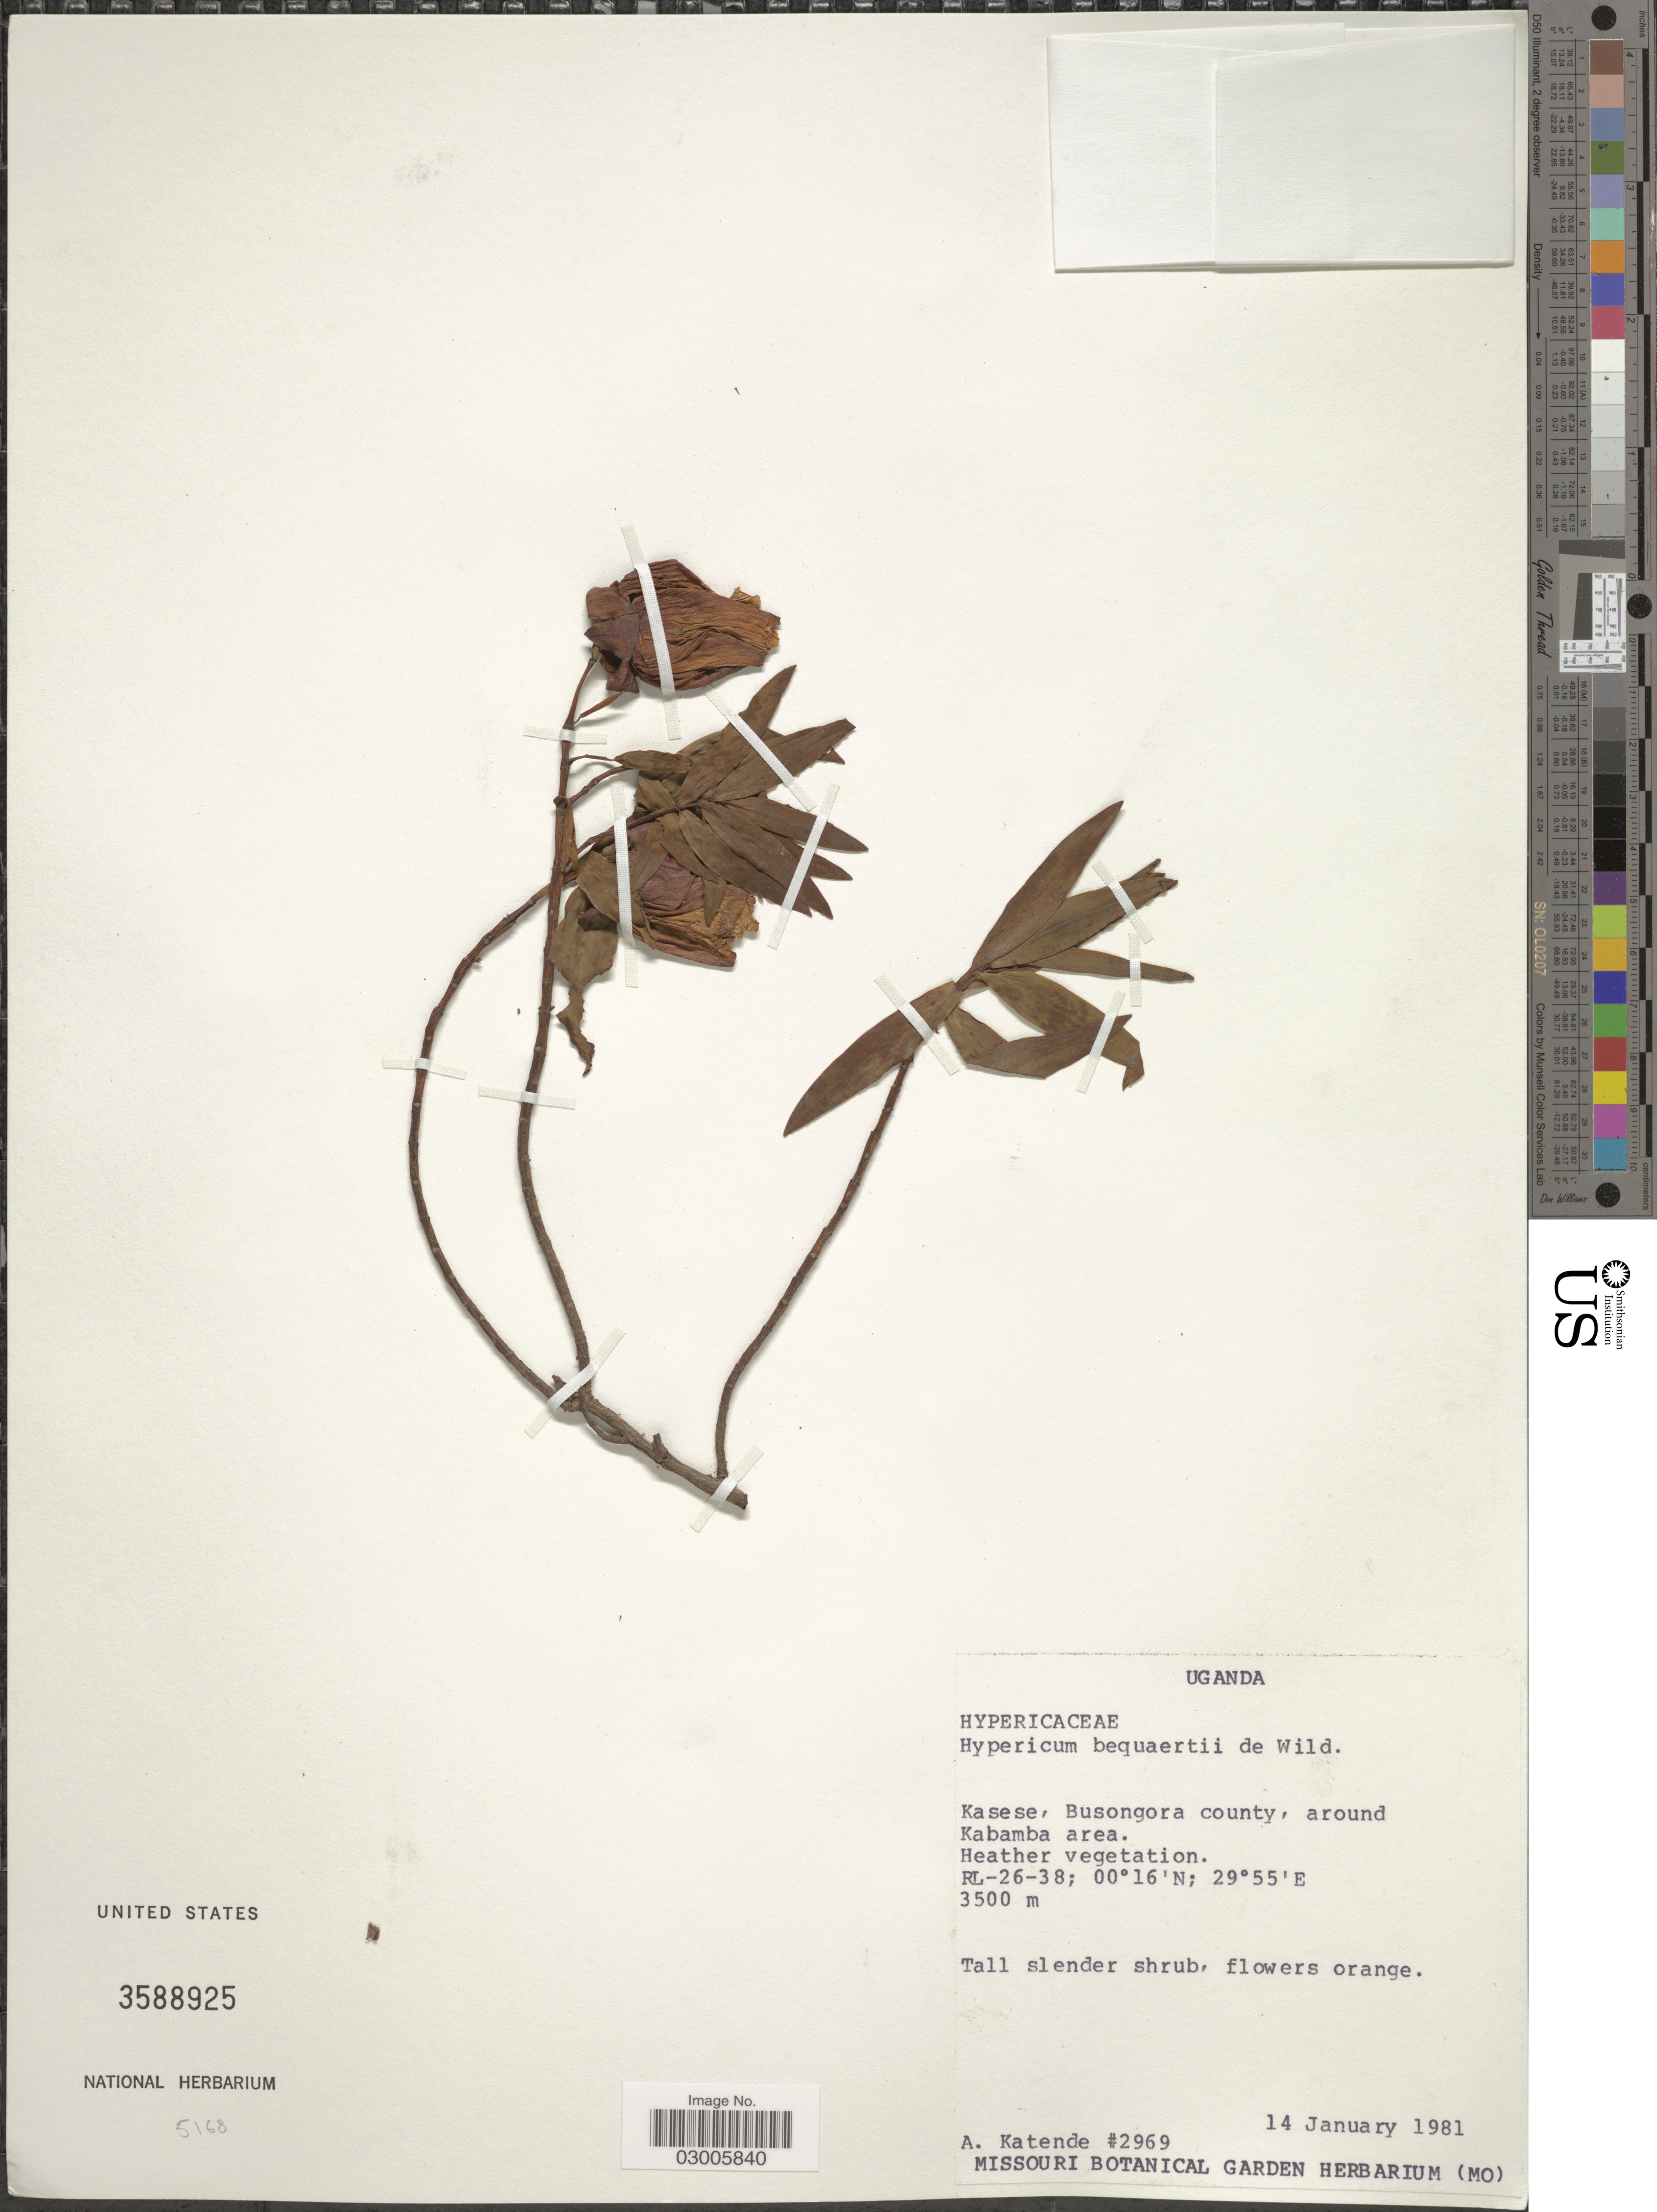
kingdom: Plantae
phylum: Tracheophyta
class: Magnoliopsida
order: Malpighiales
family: Hypericaceae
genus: Hypericum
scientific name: Hypericum revolutum subsp. keniense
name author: (Schweinf.) N. Robson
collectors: A. Katende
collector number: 2969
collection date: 1981-01-14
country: Uganda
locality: Kasese, Busongora county, around Kabamba area. RL-26-38.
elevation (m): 3500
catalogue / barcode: US 3588925